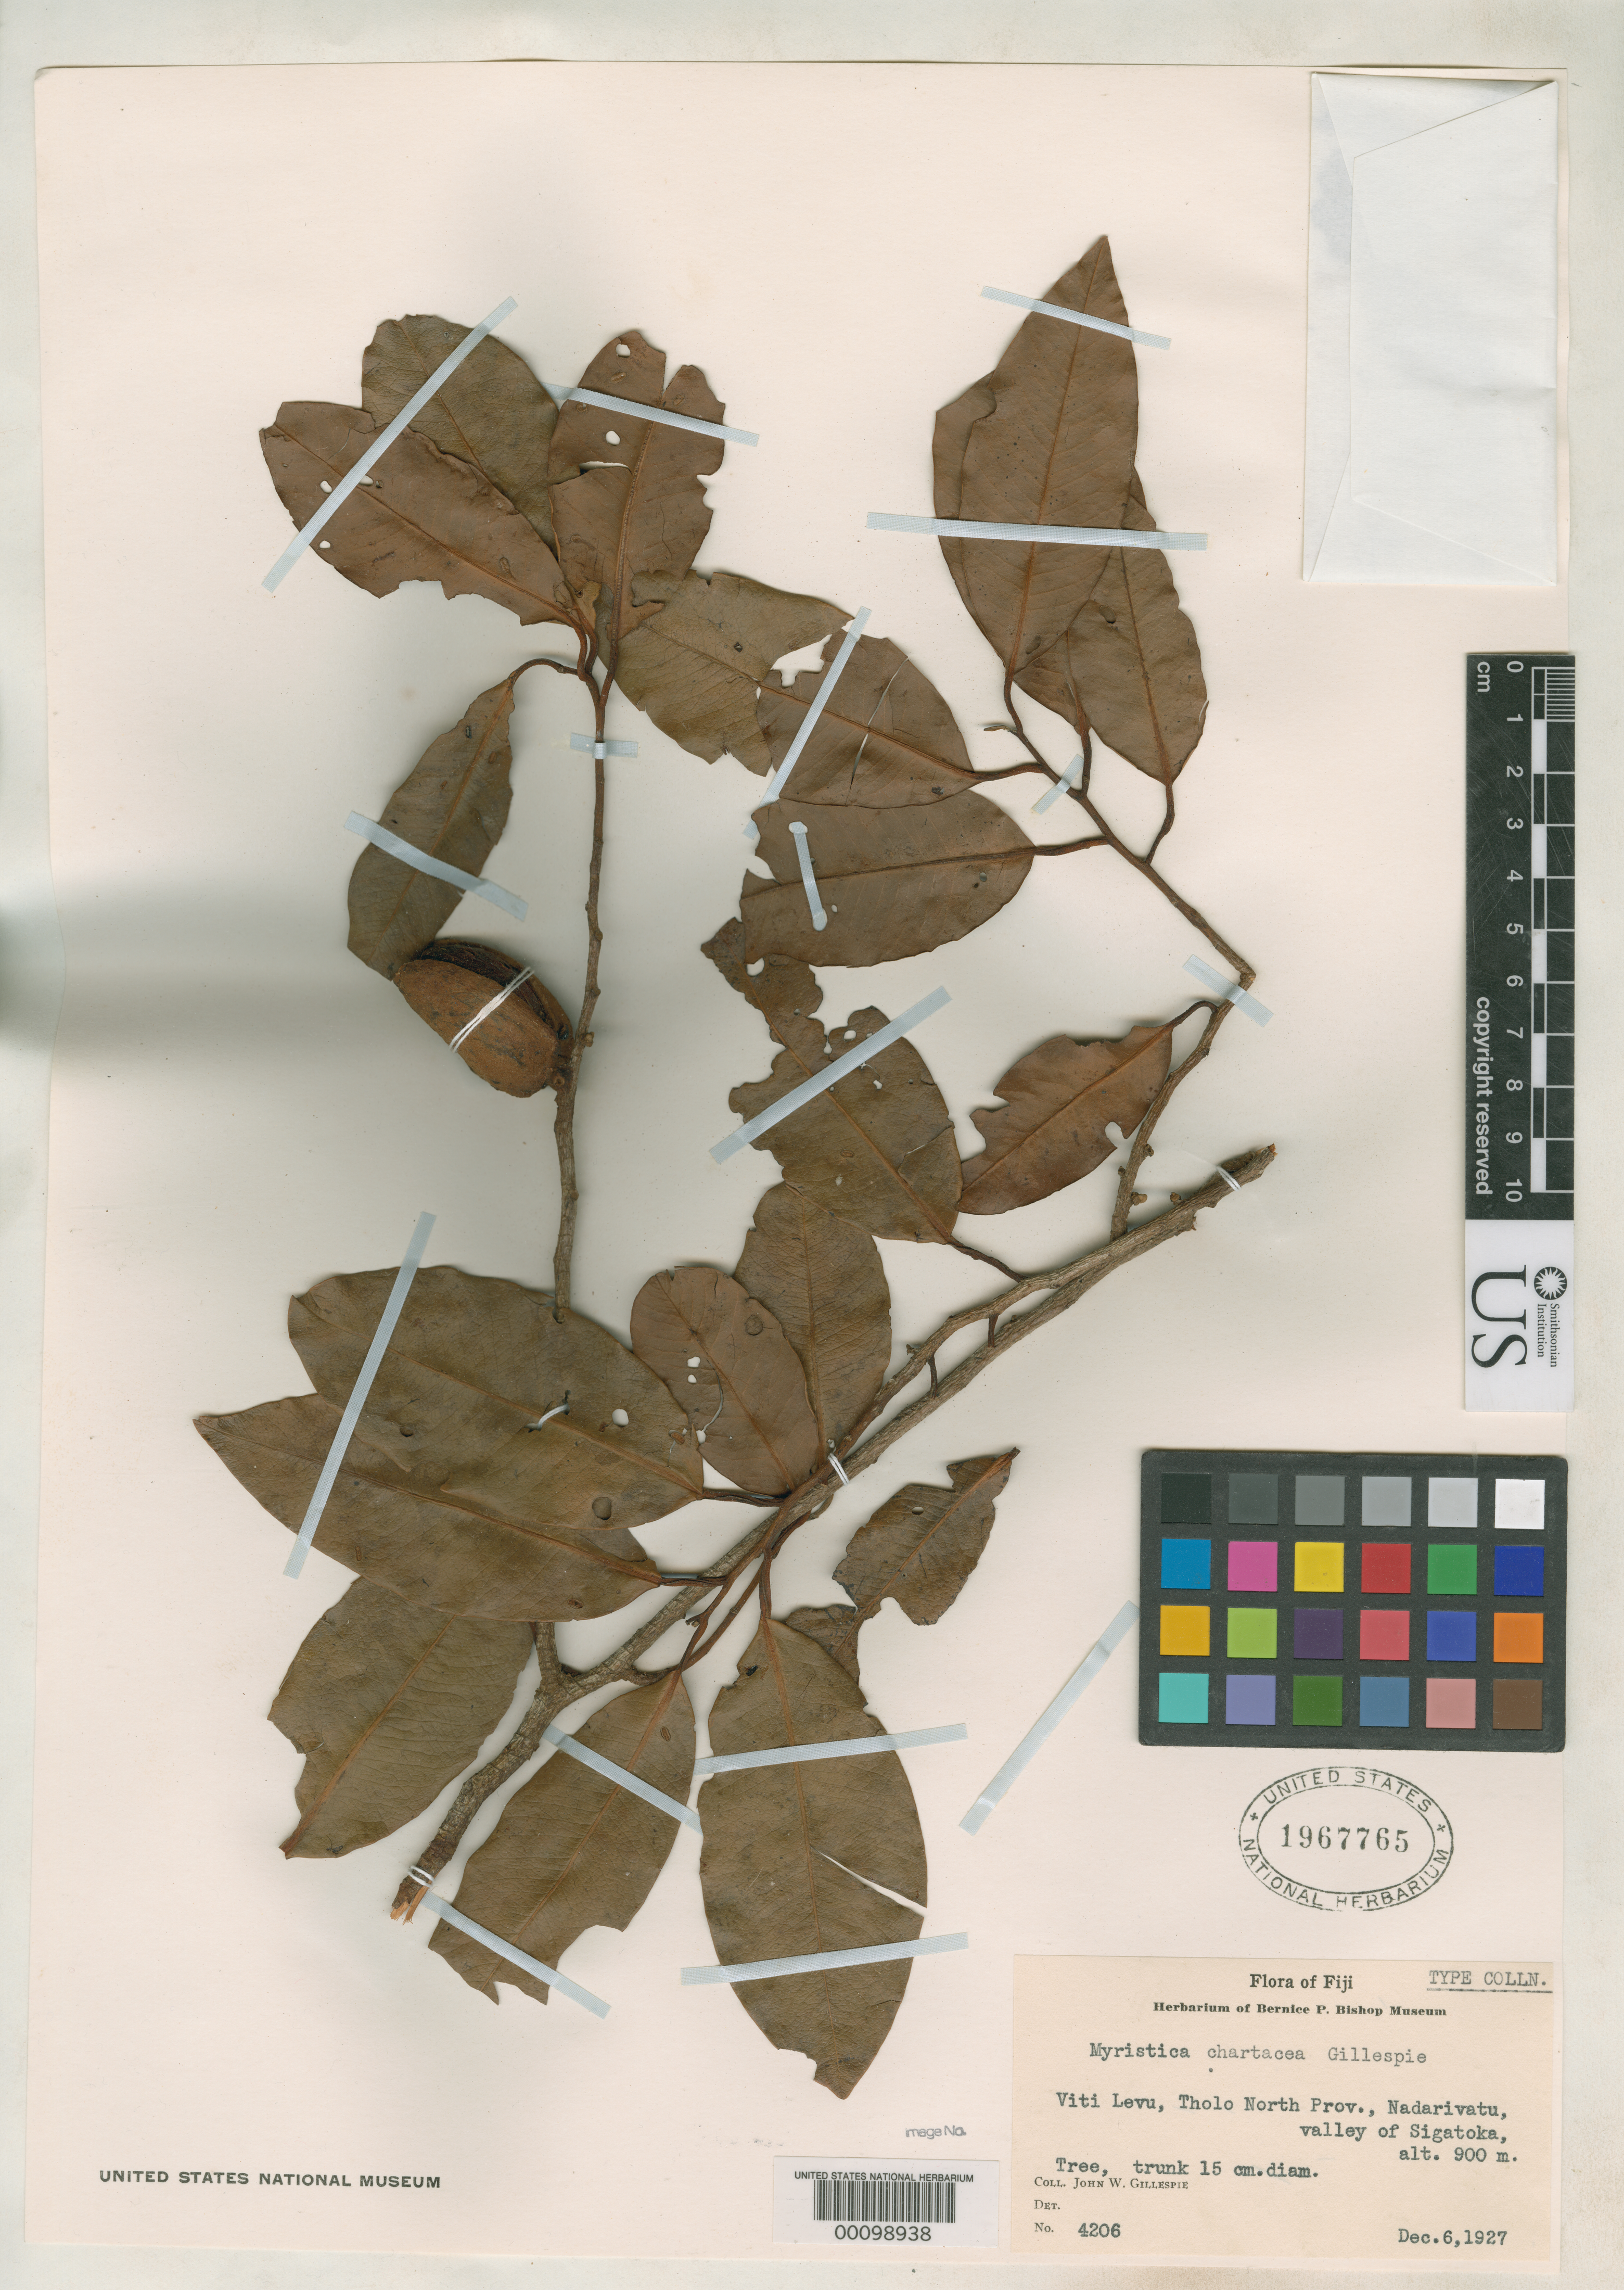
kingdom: Plantae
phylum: Tracheophyta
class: Magnoliopsida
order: Magnoliales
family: Myristicaceae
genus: Myristica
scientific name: Myristica chartacea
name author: Gillespie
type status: Isotype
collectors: J. W. Gillespie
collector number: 4206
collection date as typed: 06 Dec 1927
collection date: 1927-12-06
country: Fiji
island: Viti Levu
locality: Vicinity of Nandarivatu, Tholo North. [Viti Levu Group]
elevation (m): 900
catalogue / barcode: US 1967765